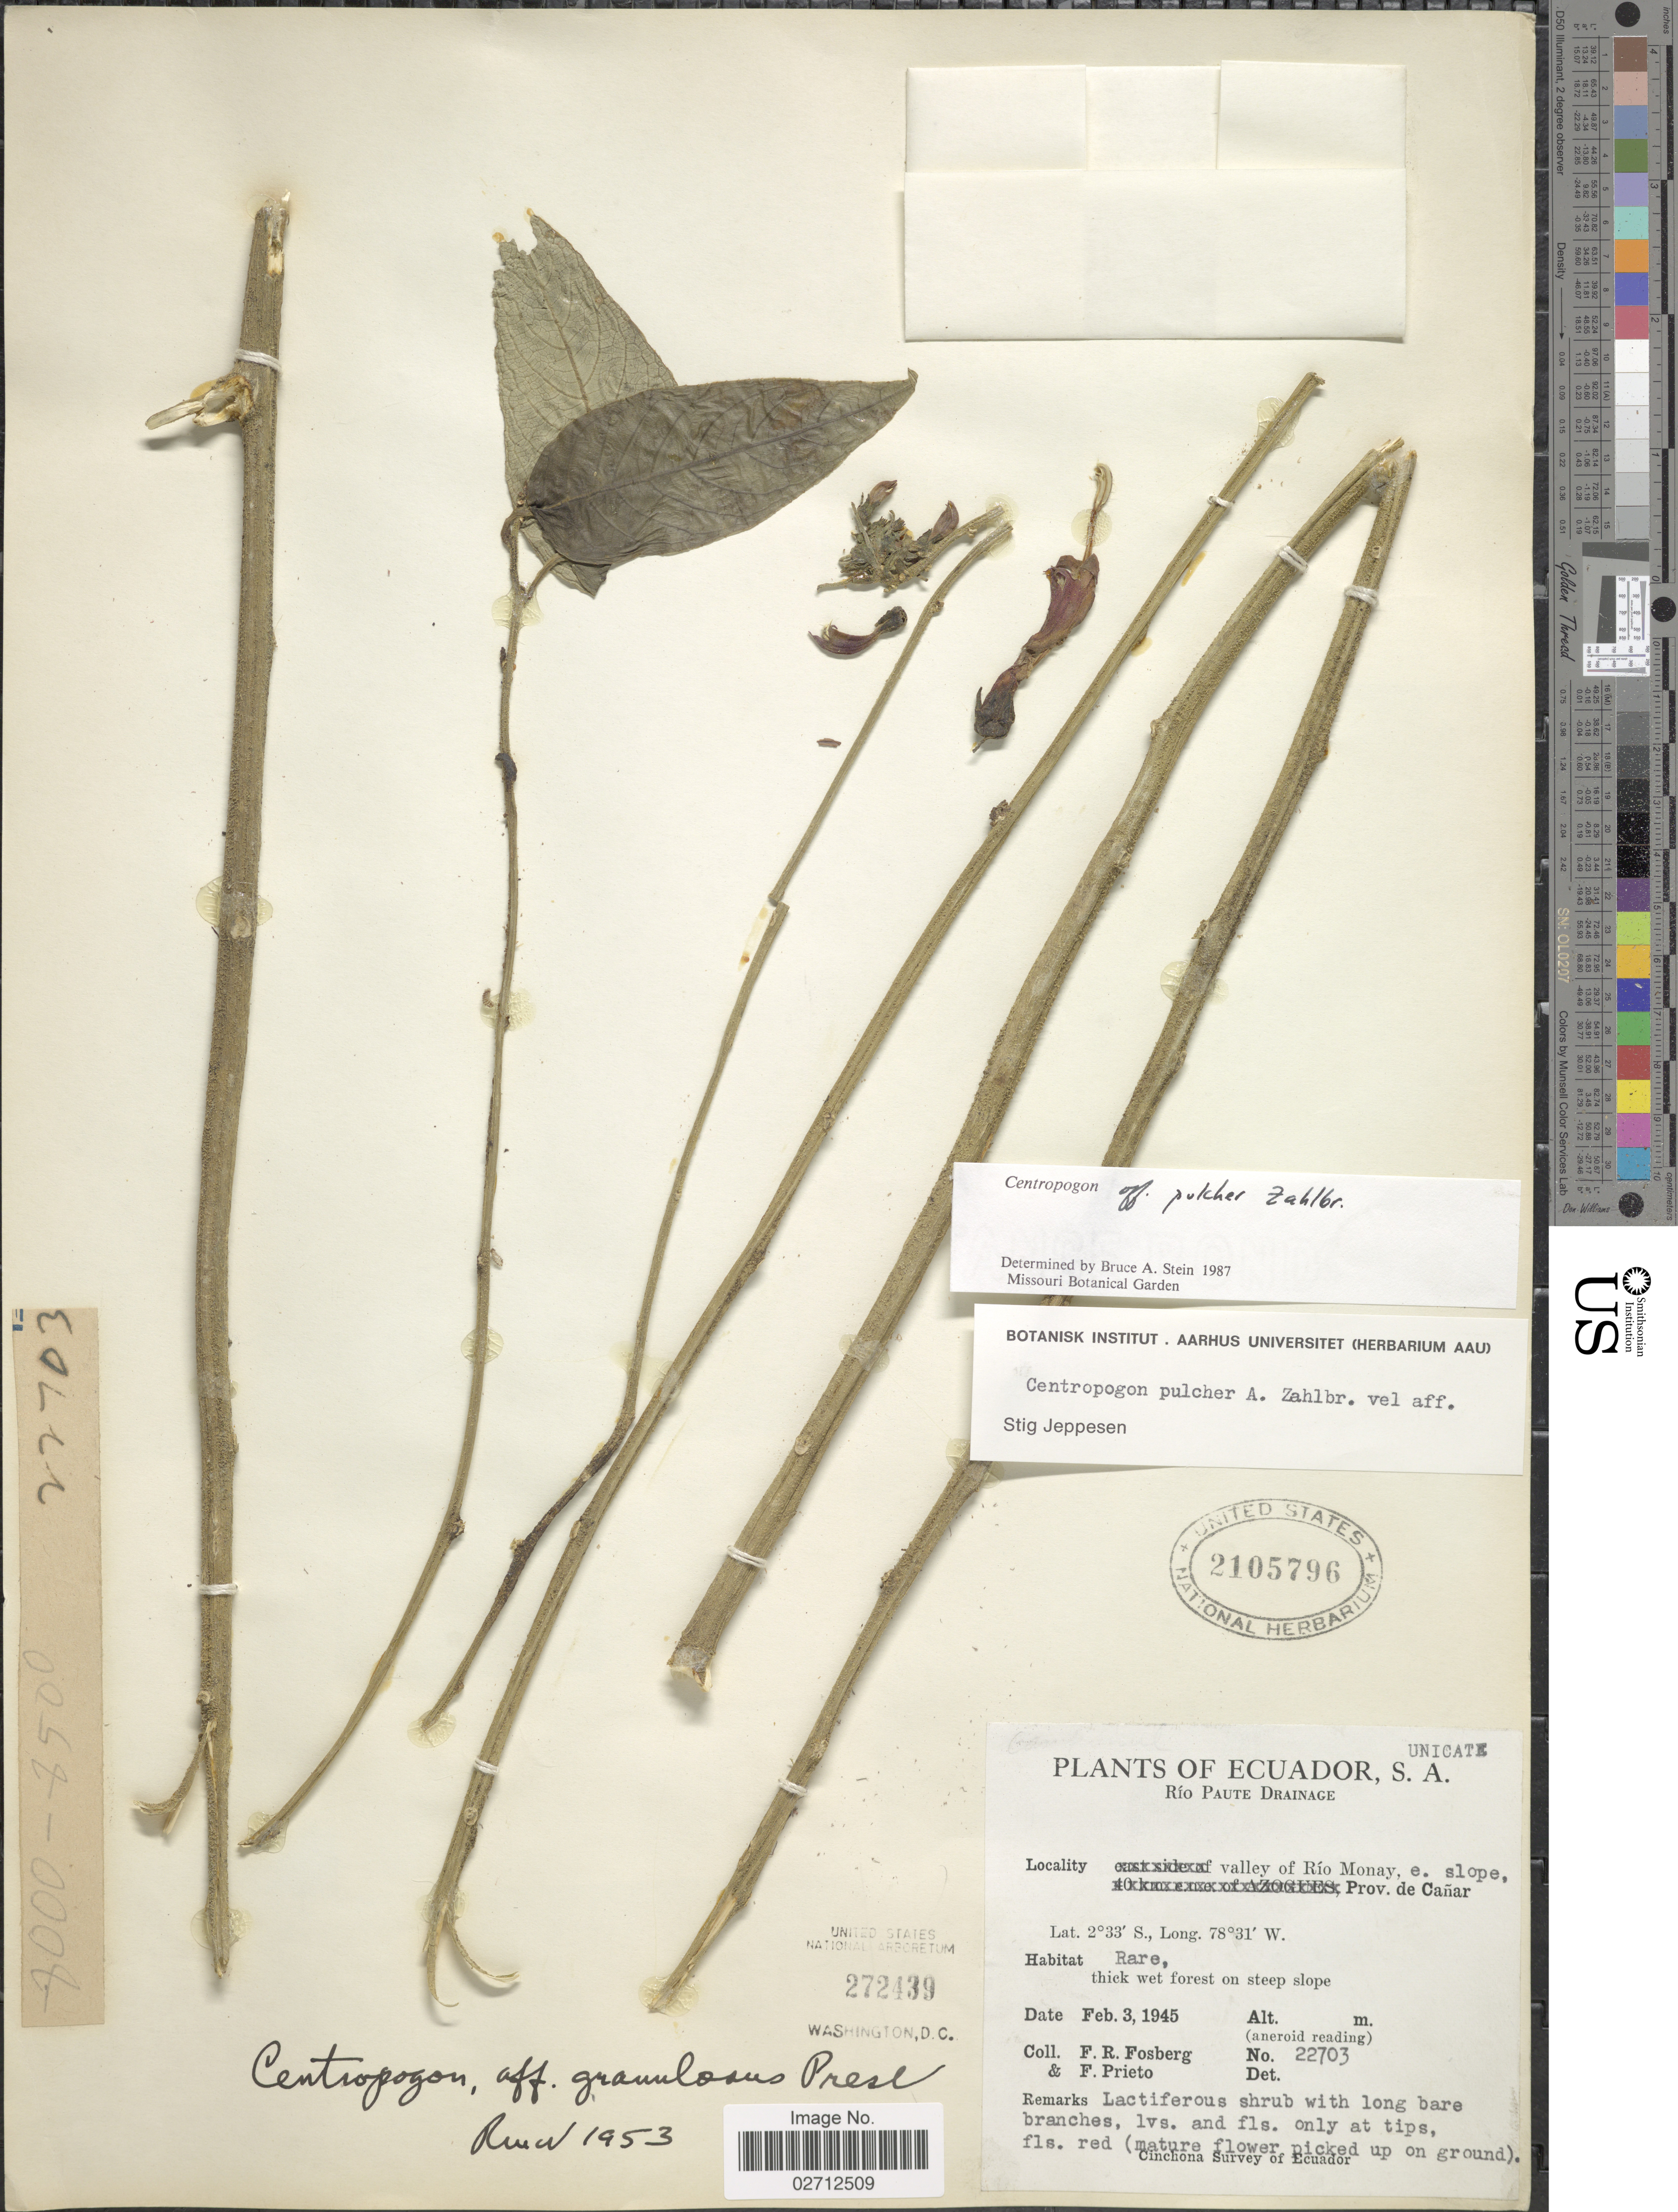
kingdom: Plantae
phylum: Tracheophyta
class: Magnoliopsida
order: Asterales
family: Campanulaceae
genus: Centropogon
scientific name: Centropogon pulcher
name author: Zahlbr.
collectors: F. R. Fosberg & F. Prieto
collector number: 22703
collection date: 1945-02-03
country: Ecuador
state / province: Cañar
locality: Río Paute Drainage, valley of Río Monay, e. slope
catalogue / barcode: US 2105796